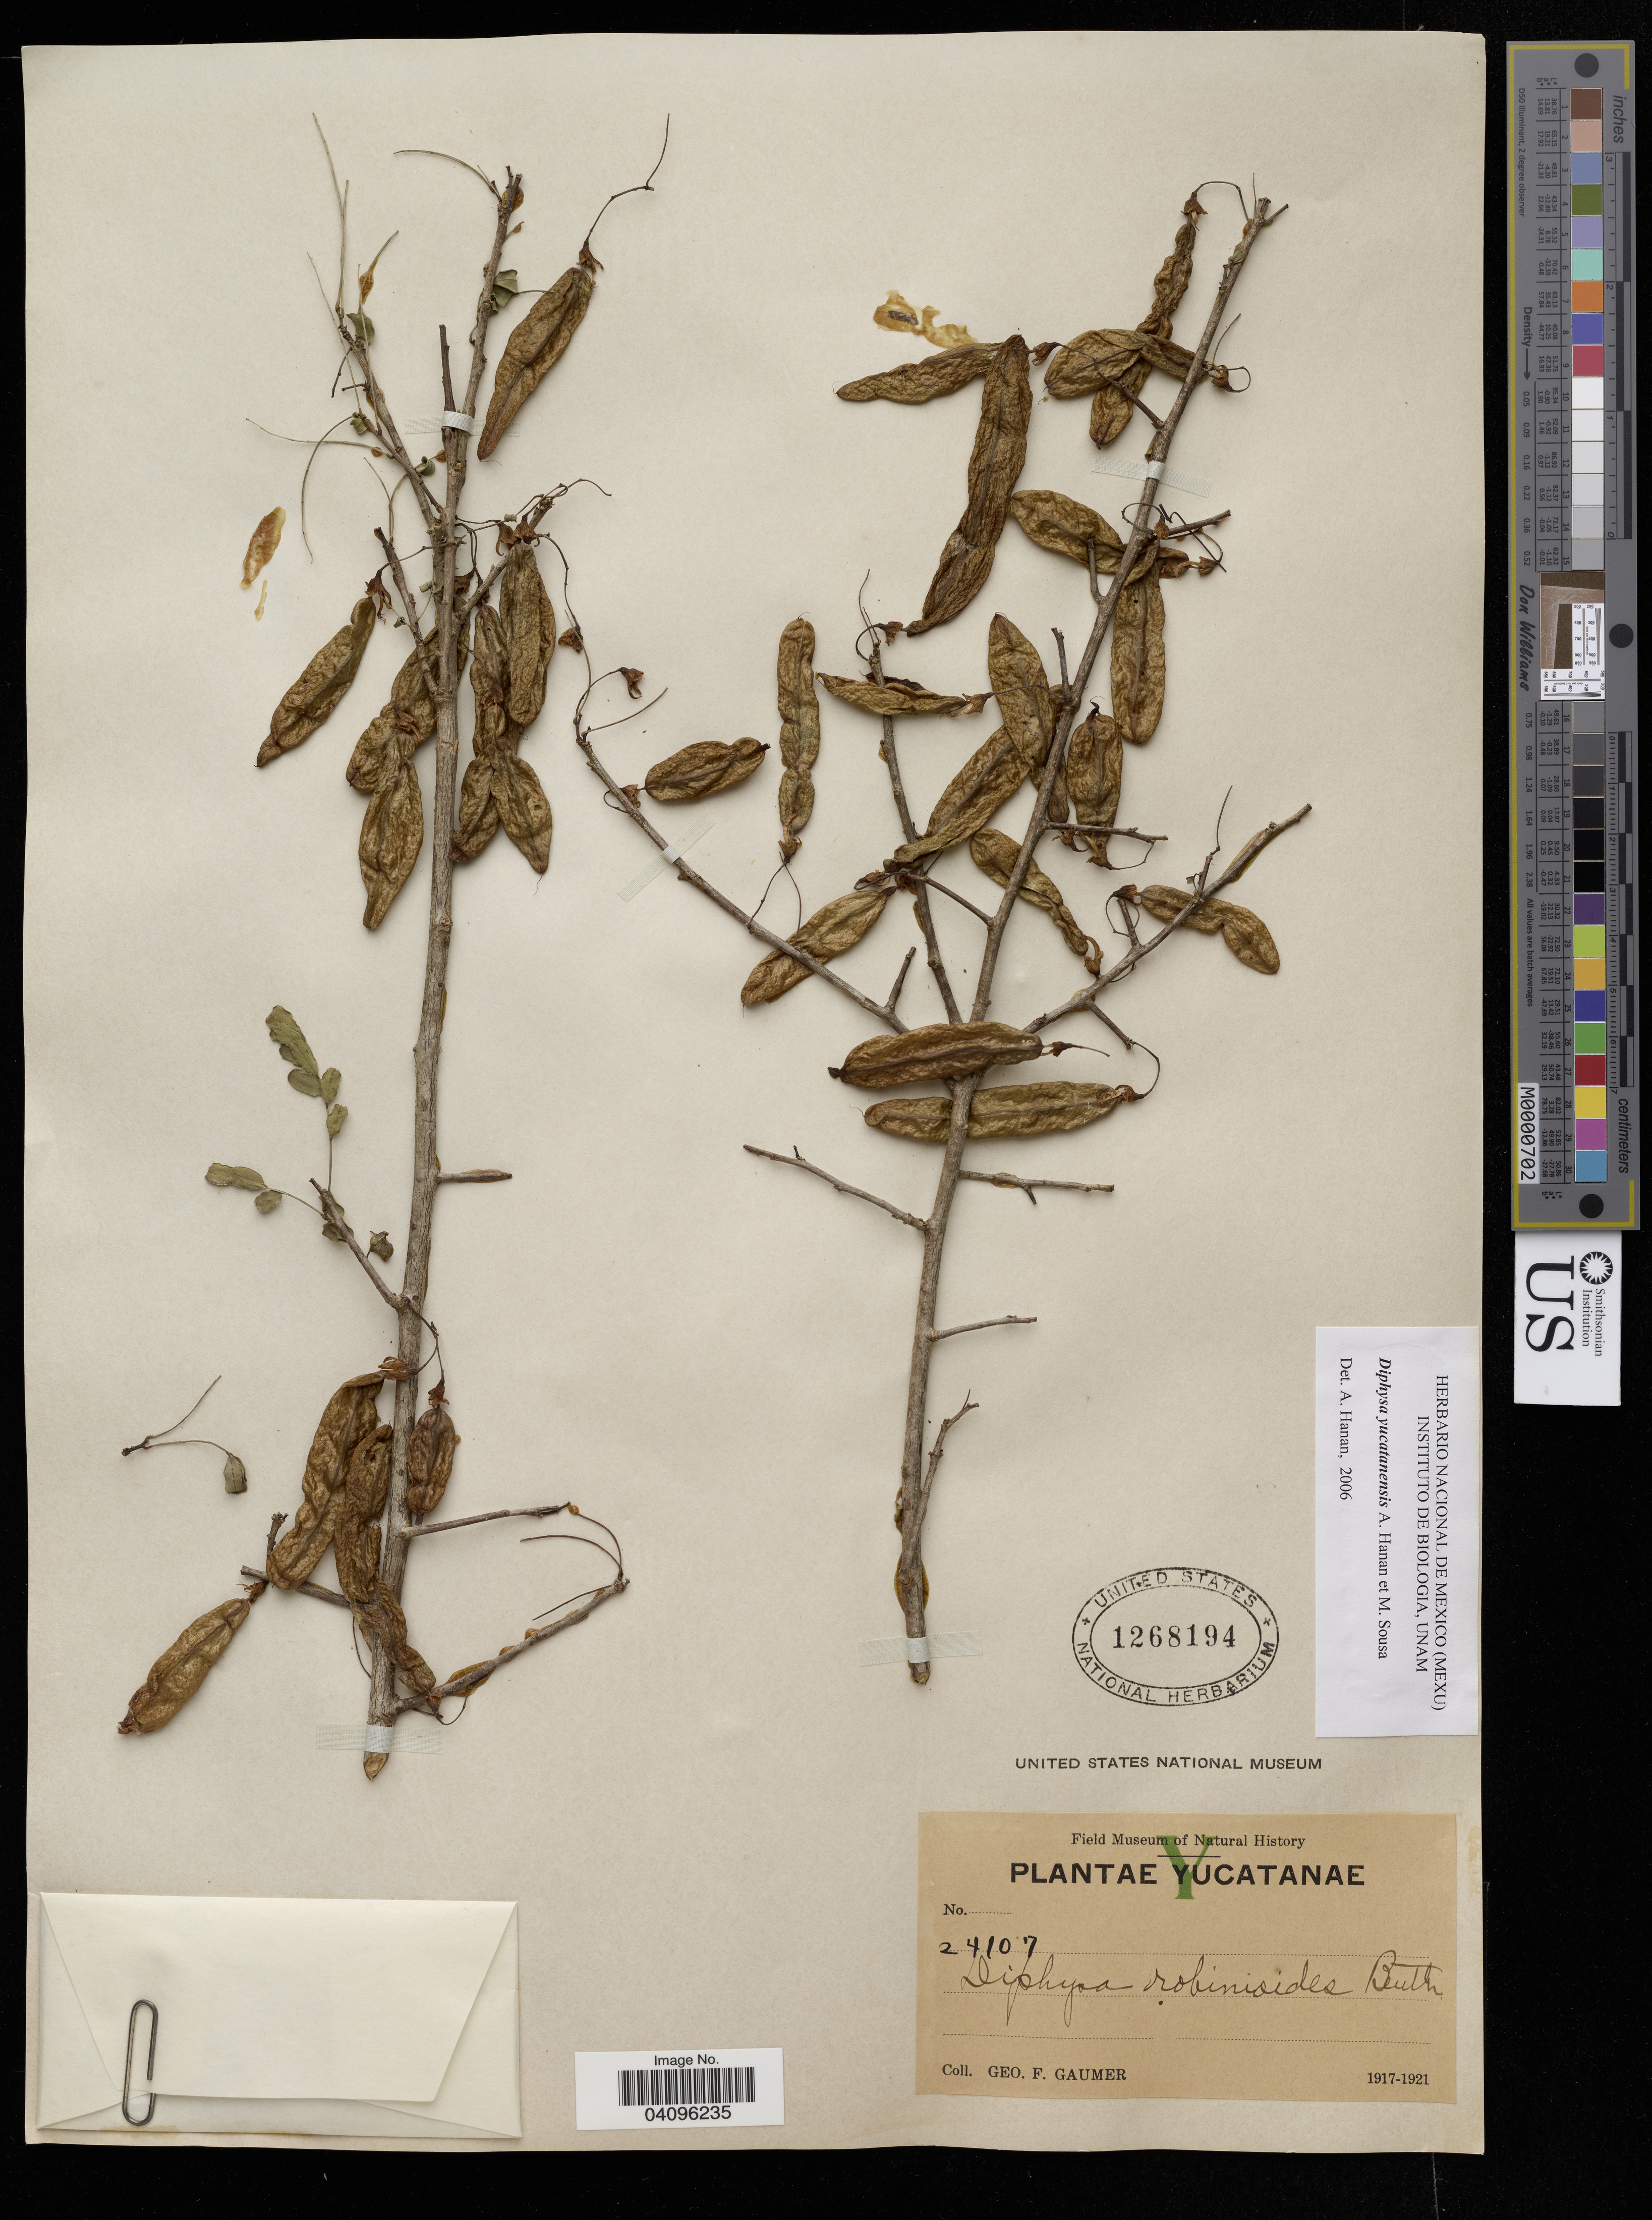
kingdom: Plantae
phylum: Tracheophyta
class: Magnoliopsida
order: Fabales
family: Fabaceae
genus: Diphysa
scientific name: Diphysa yucatanensis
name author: Hanan-Alipi & M. Sousa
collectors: G. F. Gaumer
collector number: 24107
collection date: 1917/1921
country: Mexico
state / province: Yucatán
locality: Plantae Yucatanae.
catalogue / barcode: US 1268194